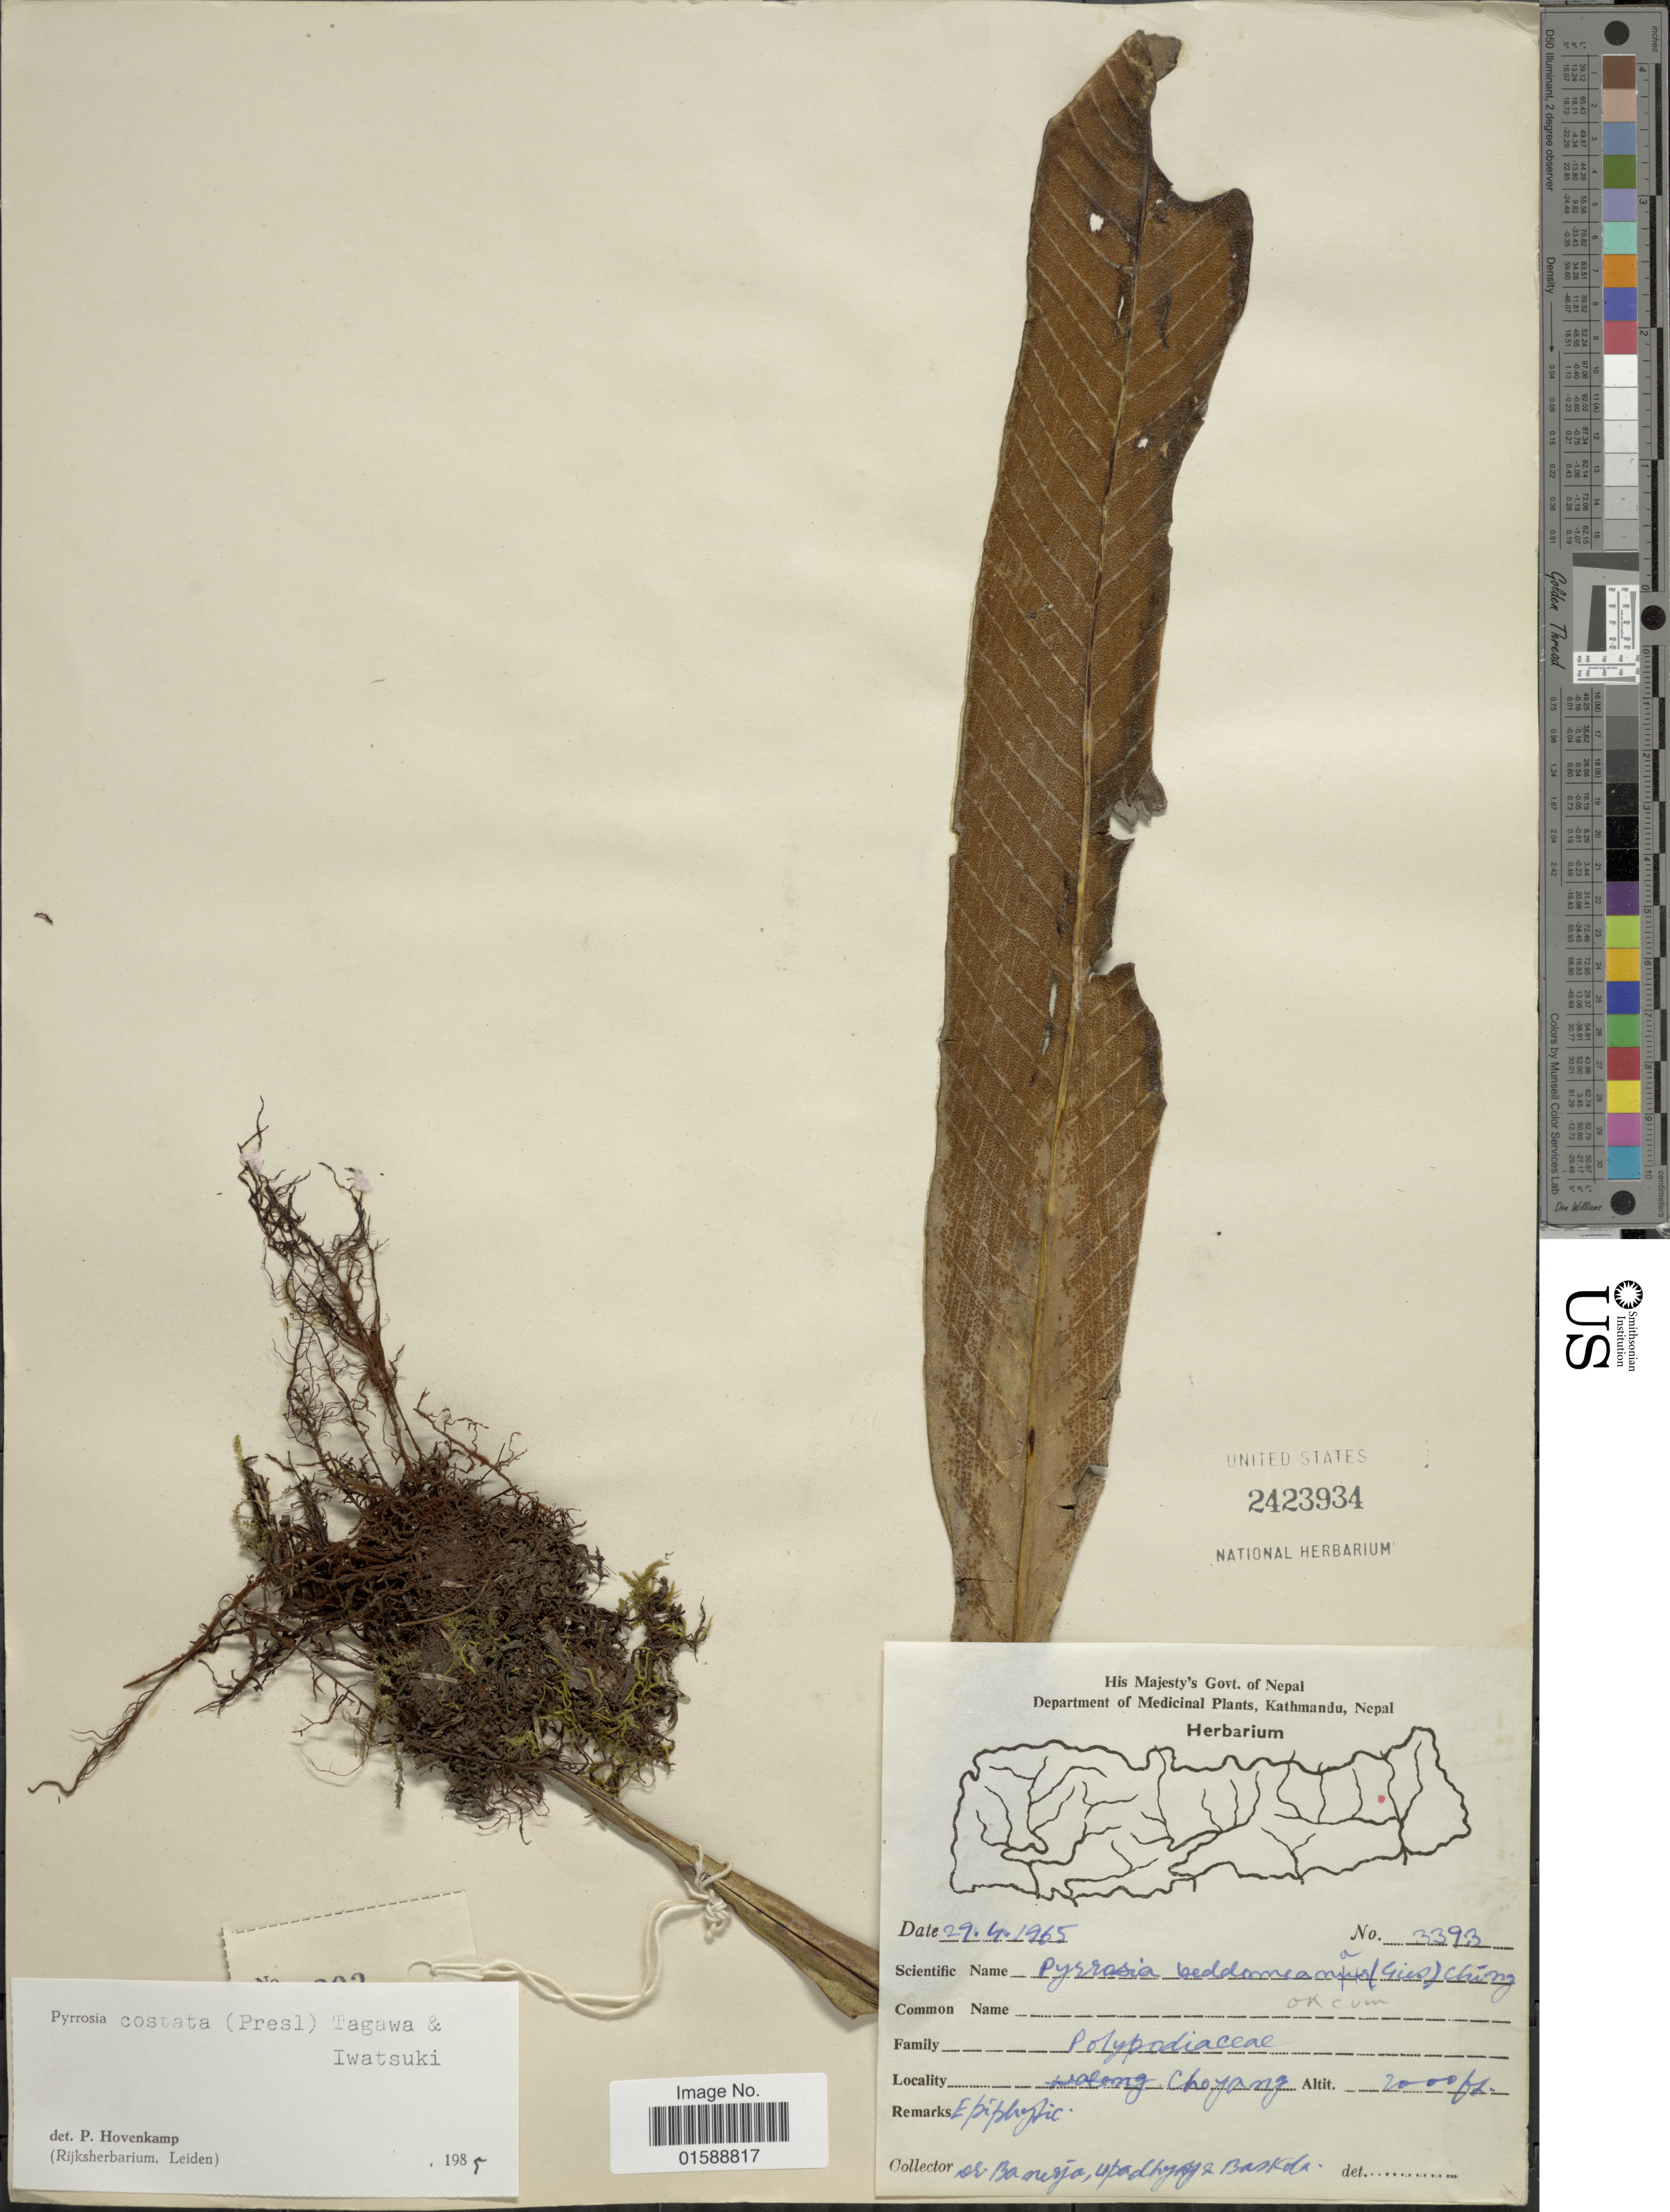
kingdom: Plantae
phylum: Tracheophyta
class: Polypodiopsida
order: Polypodiales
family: Polypodiaceae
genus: Pyrrosia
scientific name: Pyrrosia costata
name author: (Wall. ex C. Presl) Tagawa & K. Iwats.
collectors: -. Banerjee, Upadhyay, -- & Baskola, --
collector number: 3393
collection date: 1965-04-29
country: Nepal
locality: Choyang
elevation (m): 610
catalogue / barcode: US 2423934